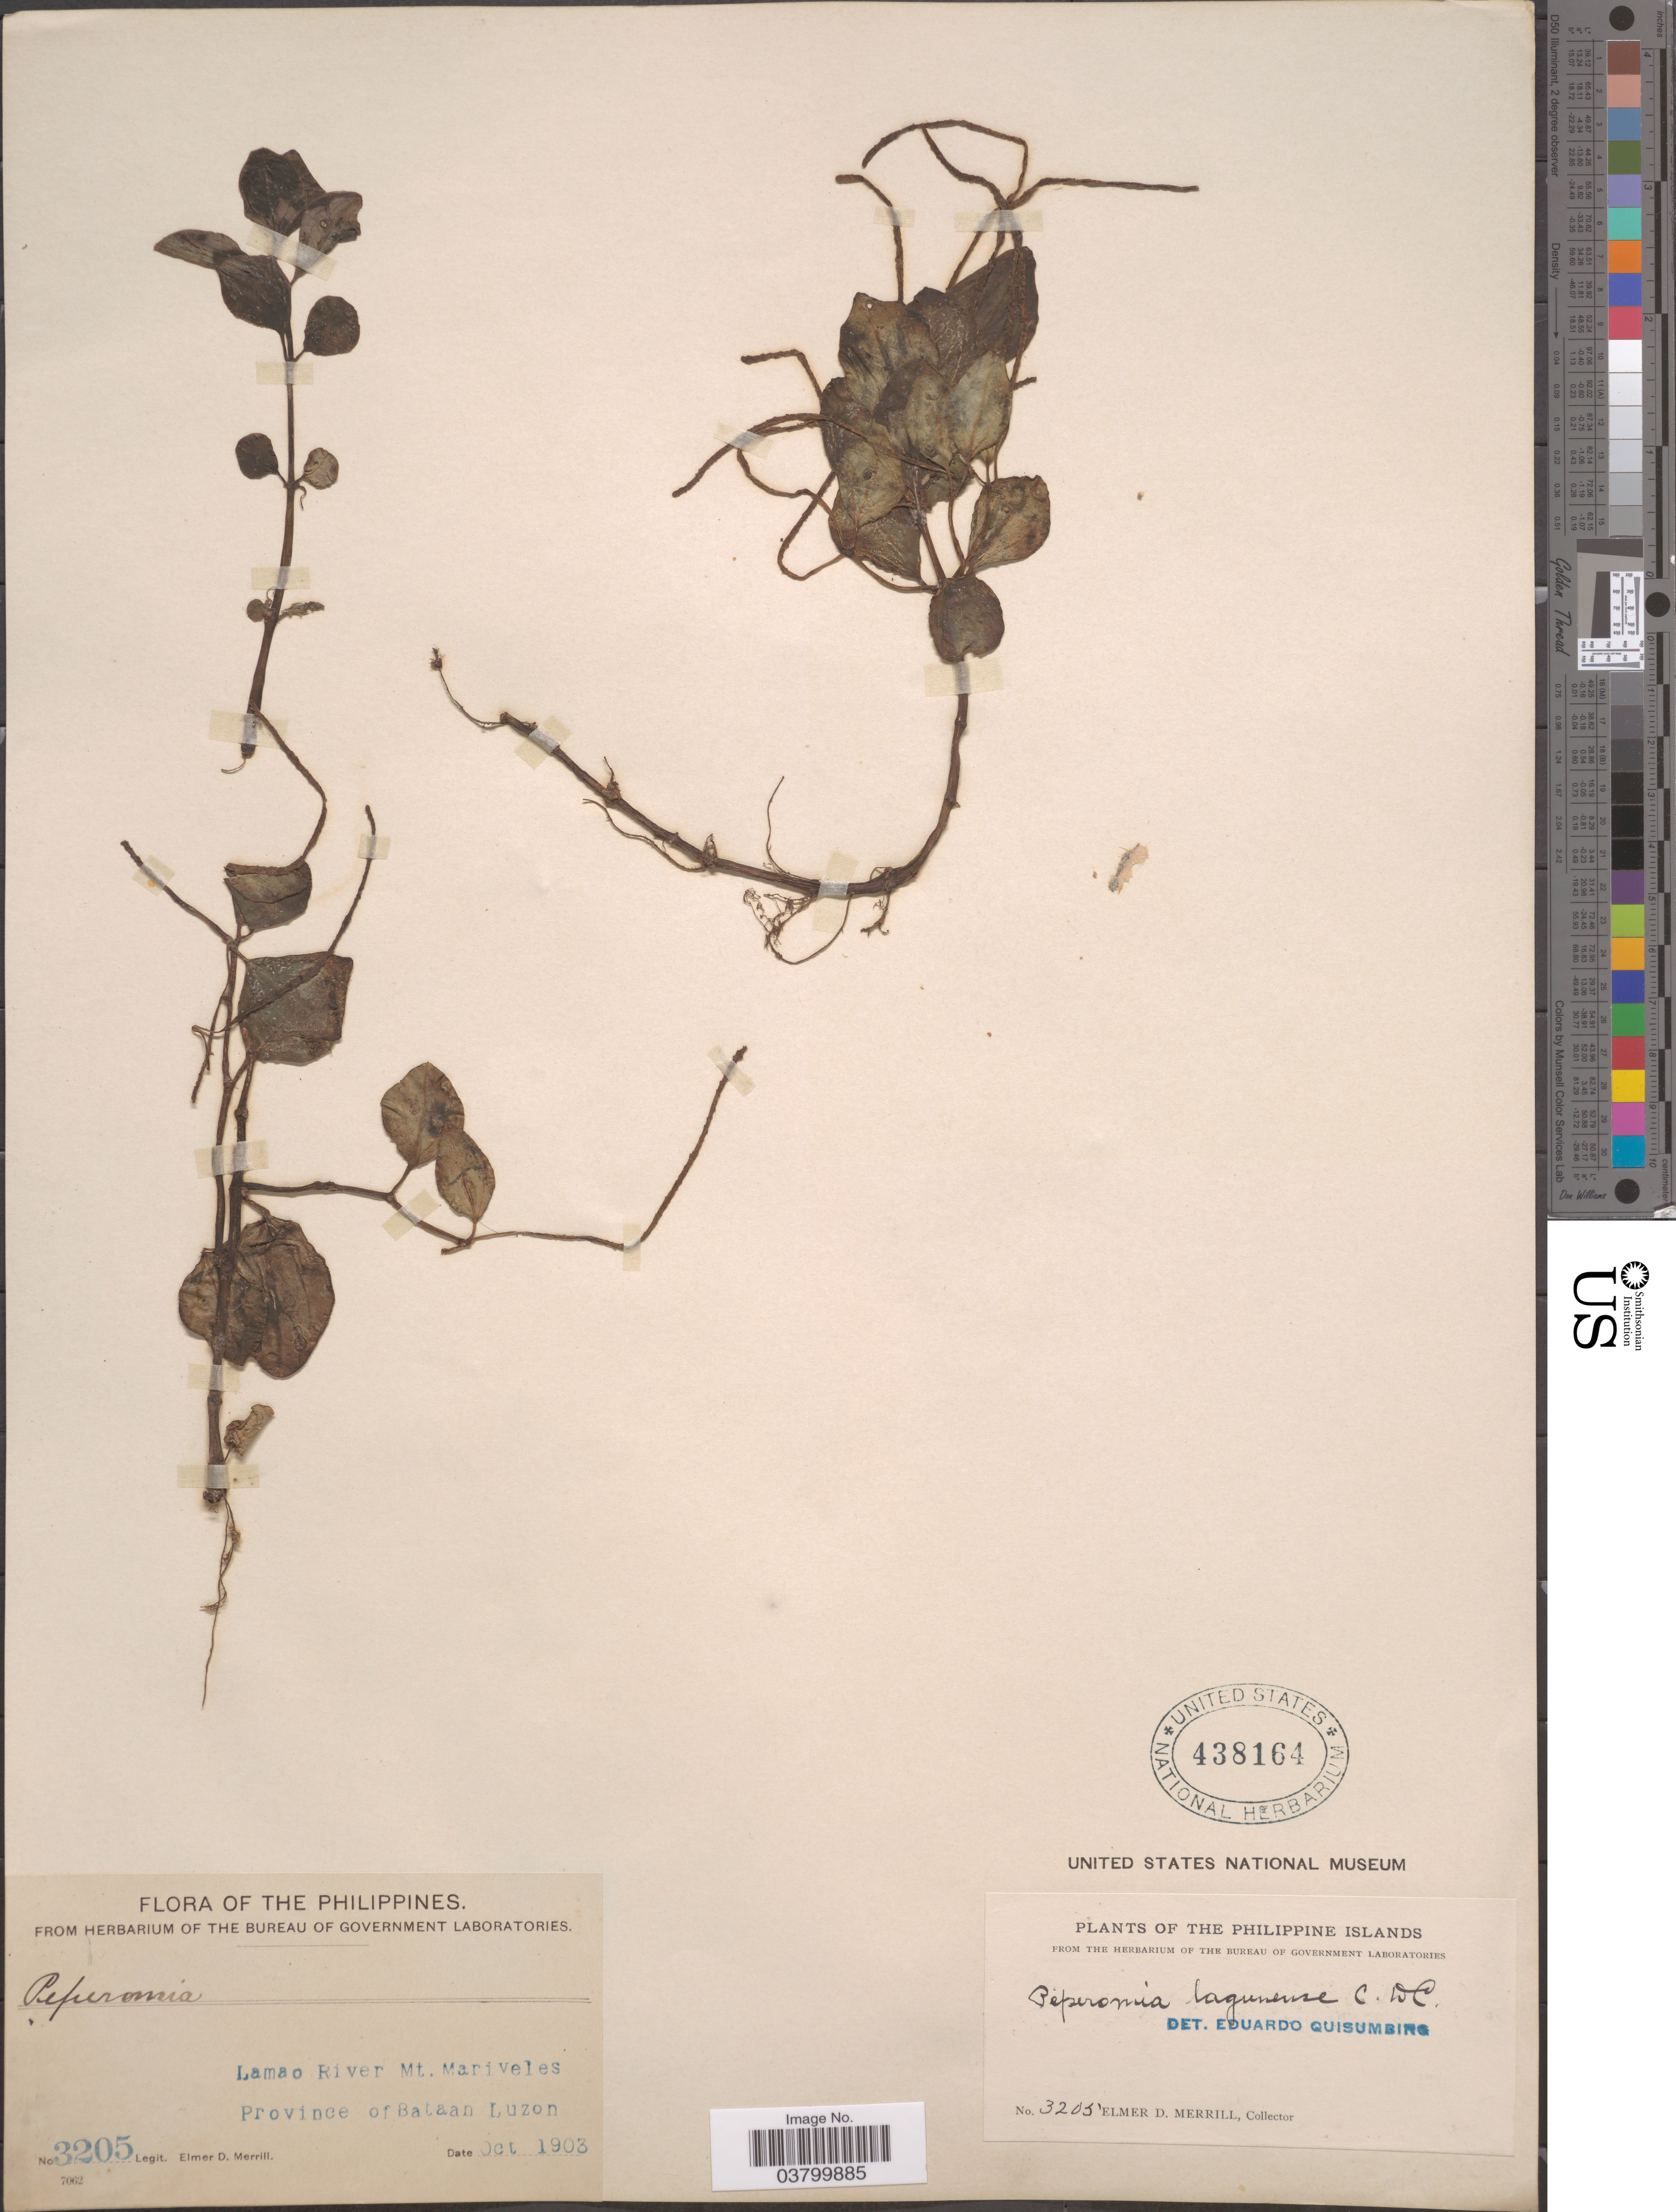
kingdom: Plantae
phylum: Tracheophyta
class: Magnoliopsida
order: Piperales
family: Piperaceae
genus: Peperomia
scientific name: Peperomia lagunaensis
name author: C. DC.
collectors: E. D. Merrill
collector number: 3205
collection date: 1903-10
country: Philippines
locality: Lamao River Mt. Mariveles. Province of Bataan Luzon.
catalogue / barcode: US 438164